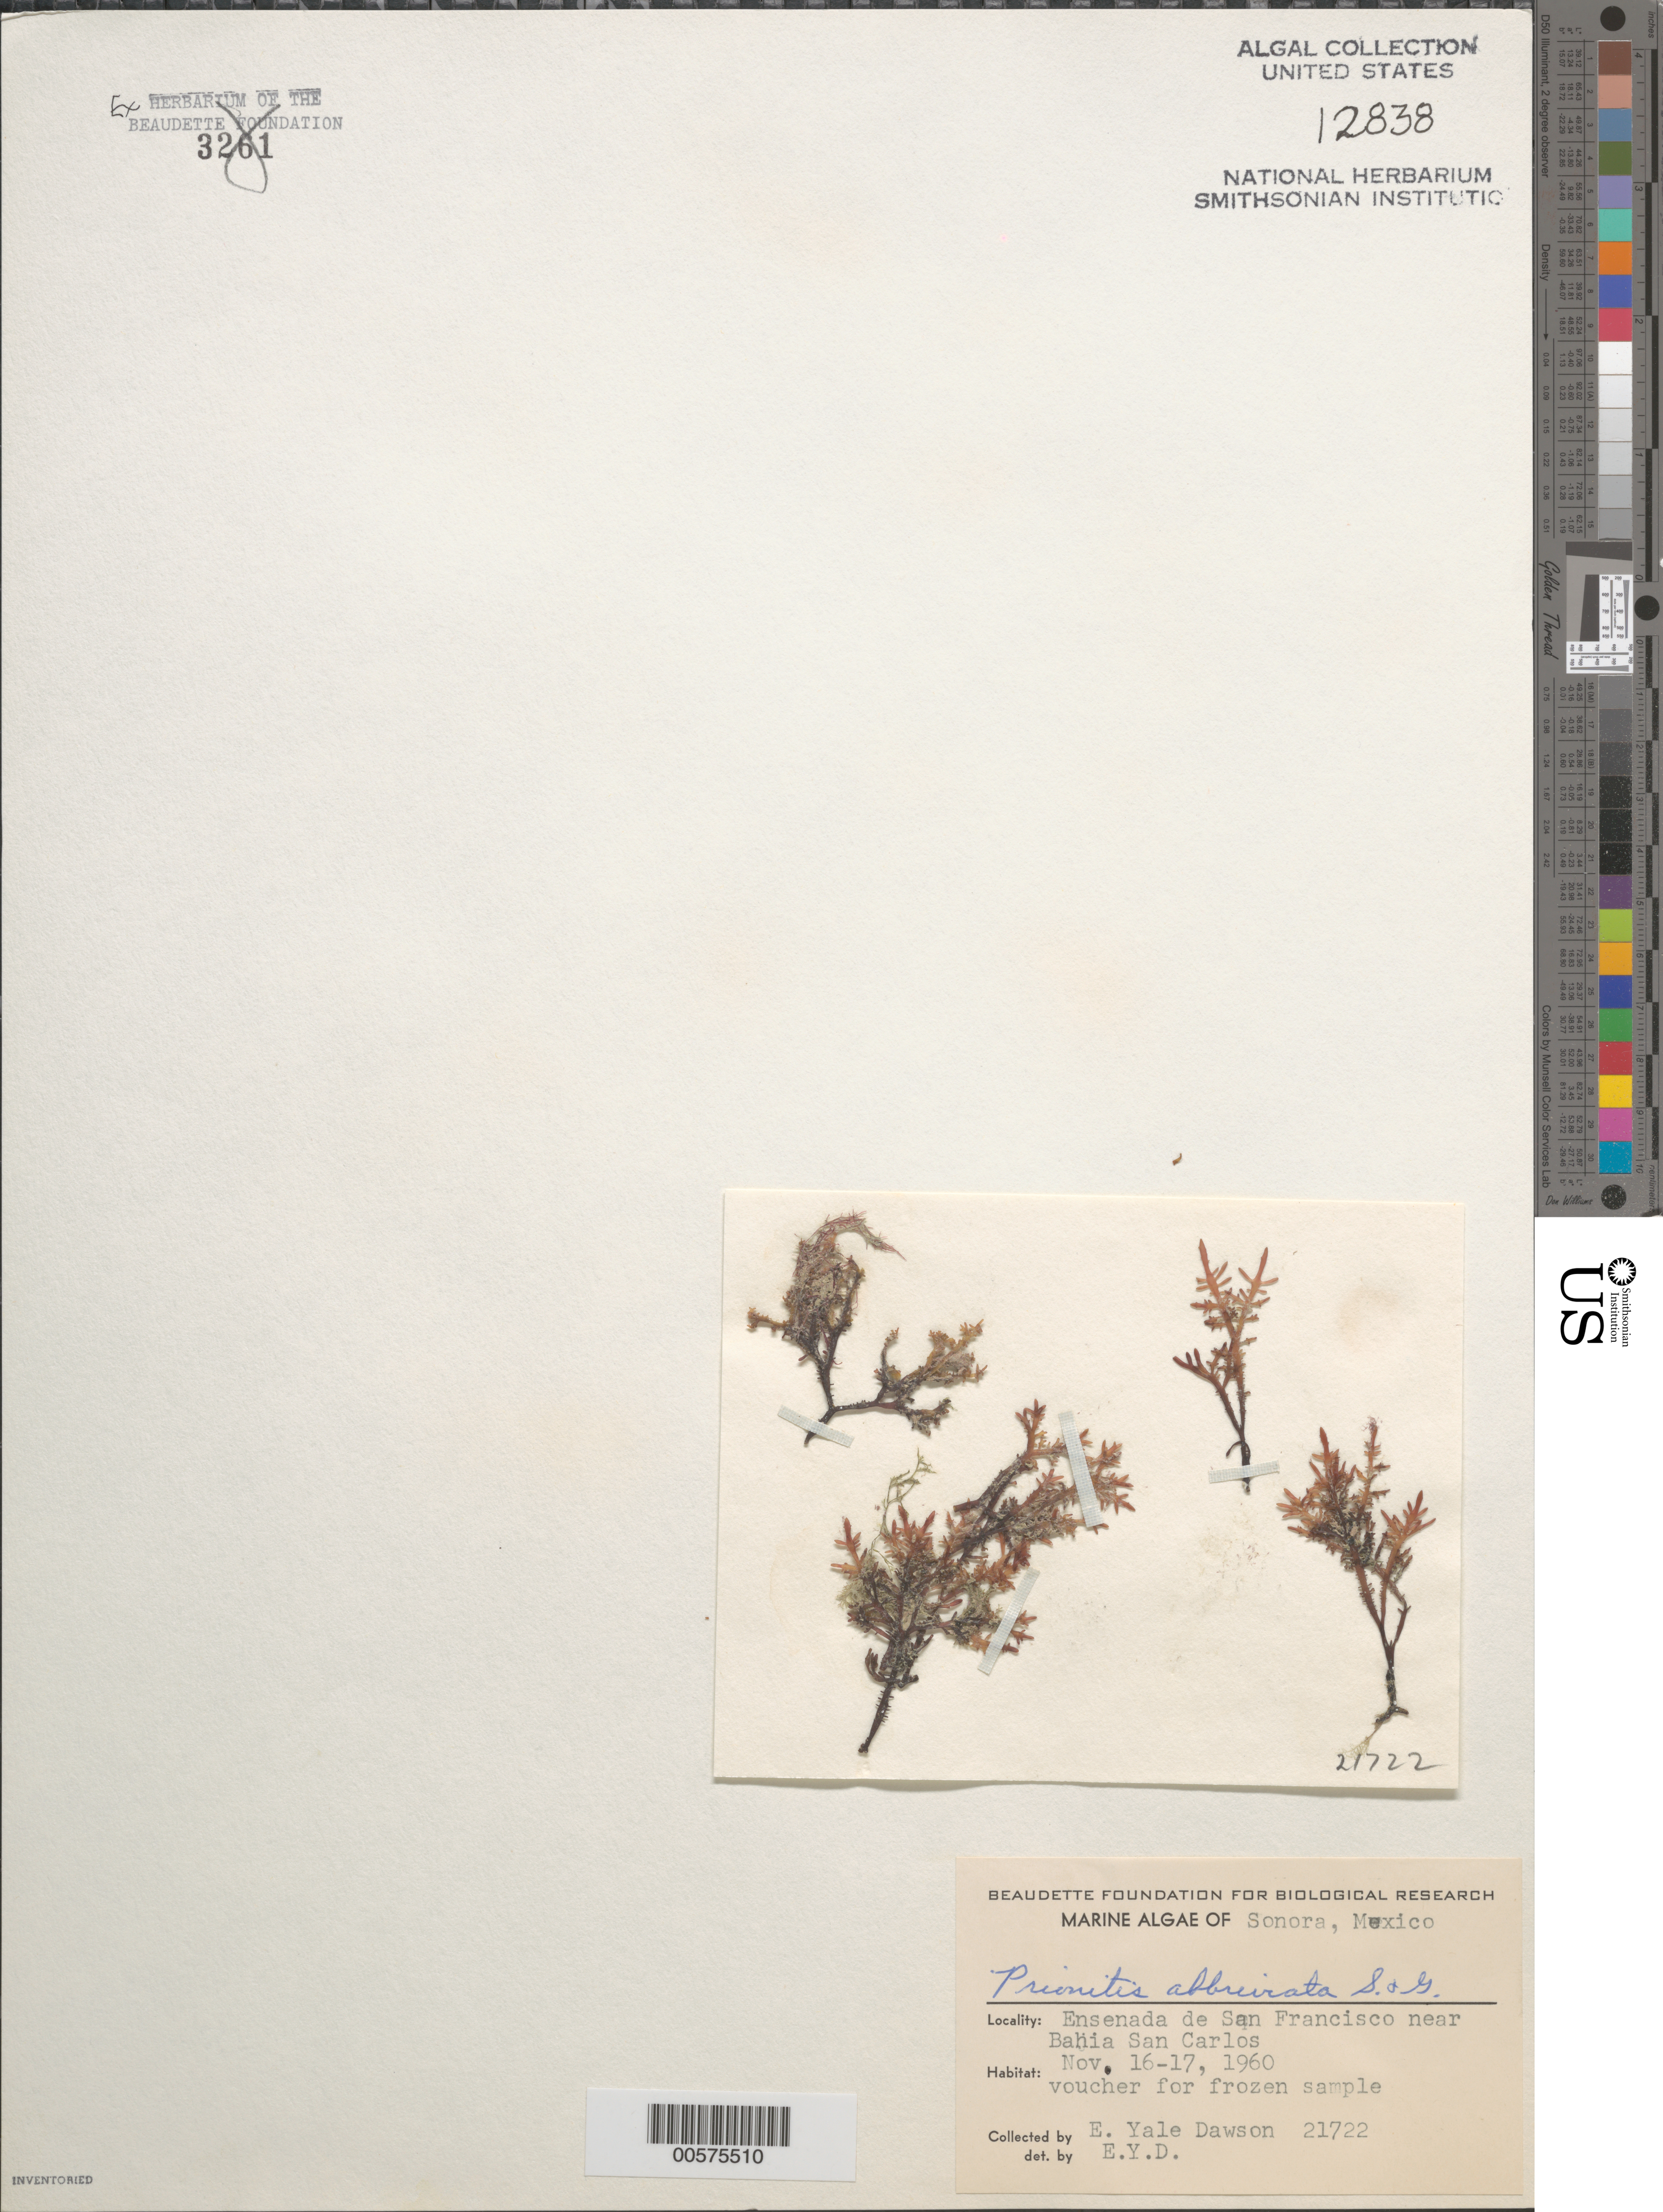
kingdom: Plantae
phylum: Rhodophyta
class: Florideophyceae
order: Cryptonemiales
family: Cryptonemiaceae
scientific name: Prionitis abbreviata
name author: Setchell & N.L. Gardner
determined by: Dawson, E. Y.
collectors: E. Y. Dawson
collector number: EYD 21722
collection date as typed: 16 Nov 1960 TO 17 Nov 1960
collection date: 1960-11-16/1960-11-17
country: Mexico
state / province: Sonora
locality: Ensenada de San Francisco, near Bahia San Carlos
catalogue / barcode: US 12838